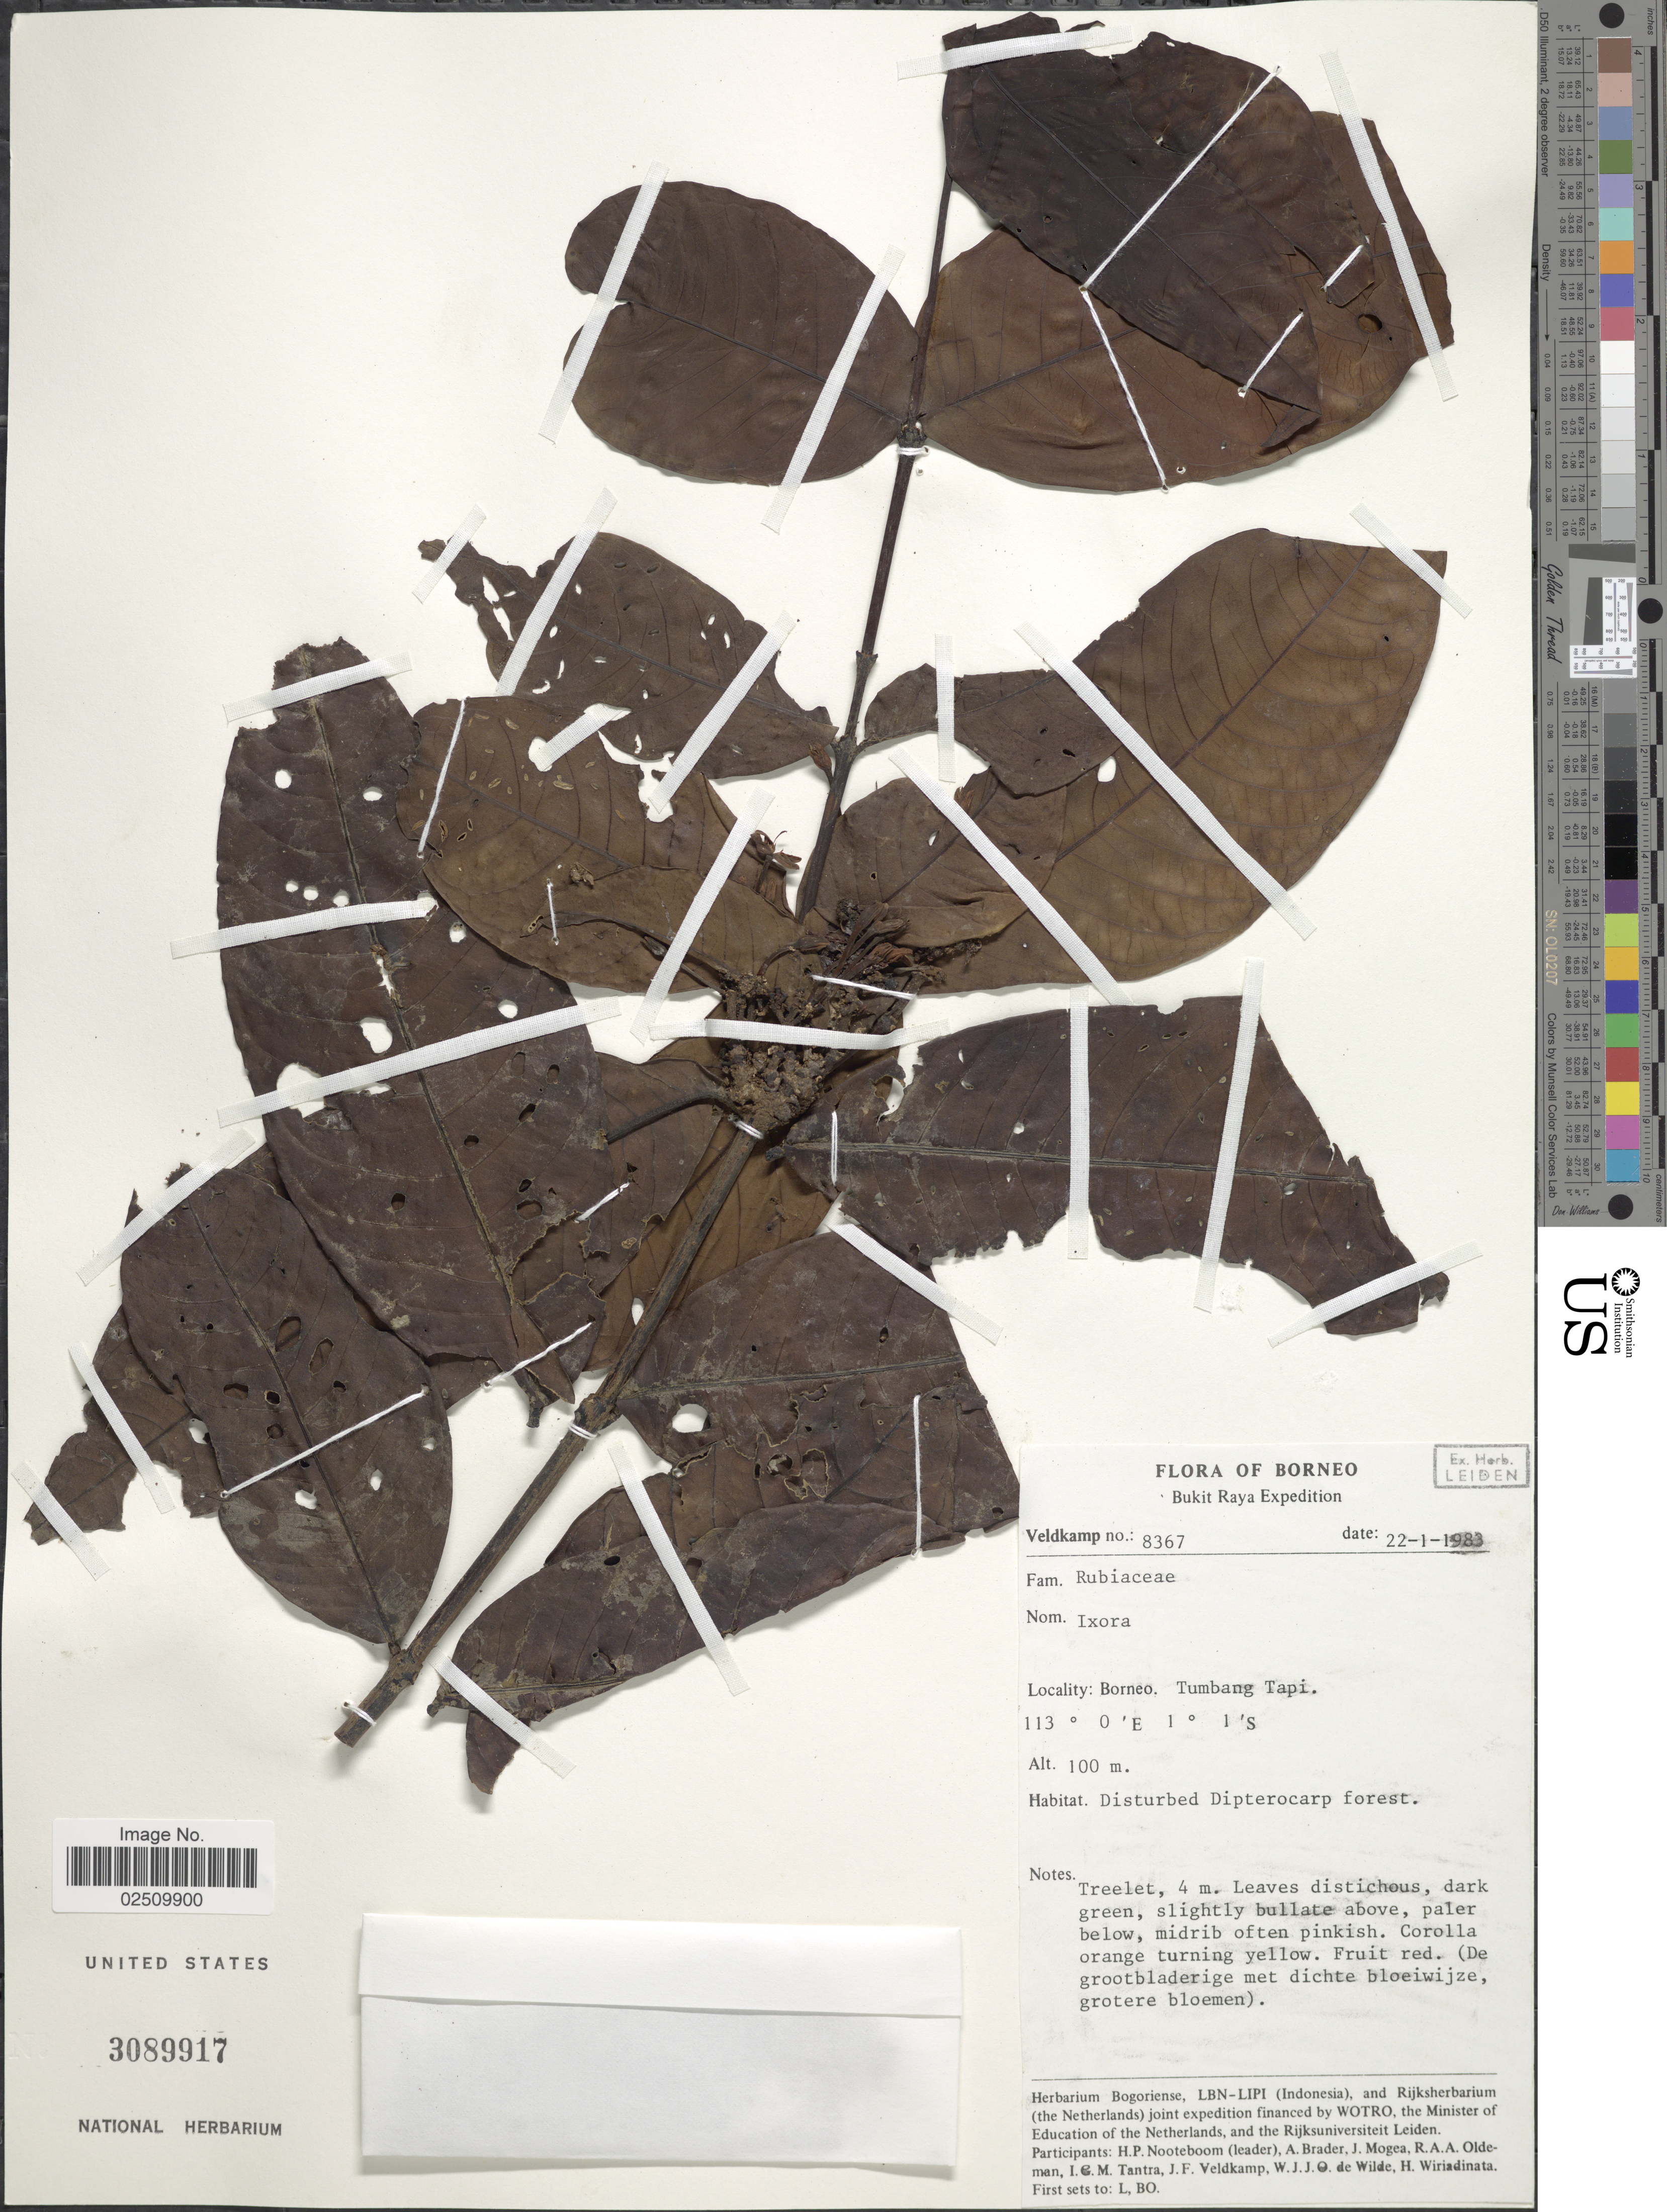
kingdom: Plantae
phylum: Tracheophyta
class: Magnoliopsida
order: Gentianales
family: Rubiaceae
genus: Ixora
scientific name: Ixora sp.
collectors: J. F. Veldkamp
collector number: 8367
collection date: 1983-01-22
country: Indonesia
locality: Borneo. Bukit Raya. Tumbang Tapi.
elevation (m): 100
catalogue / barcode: US 3089917